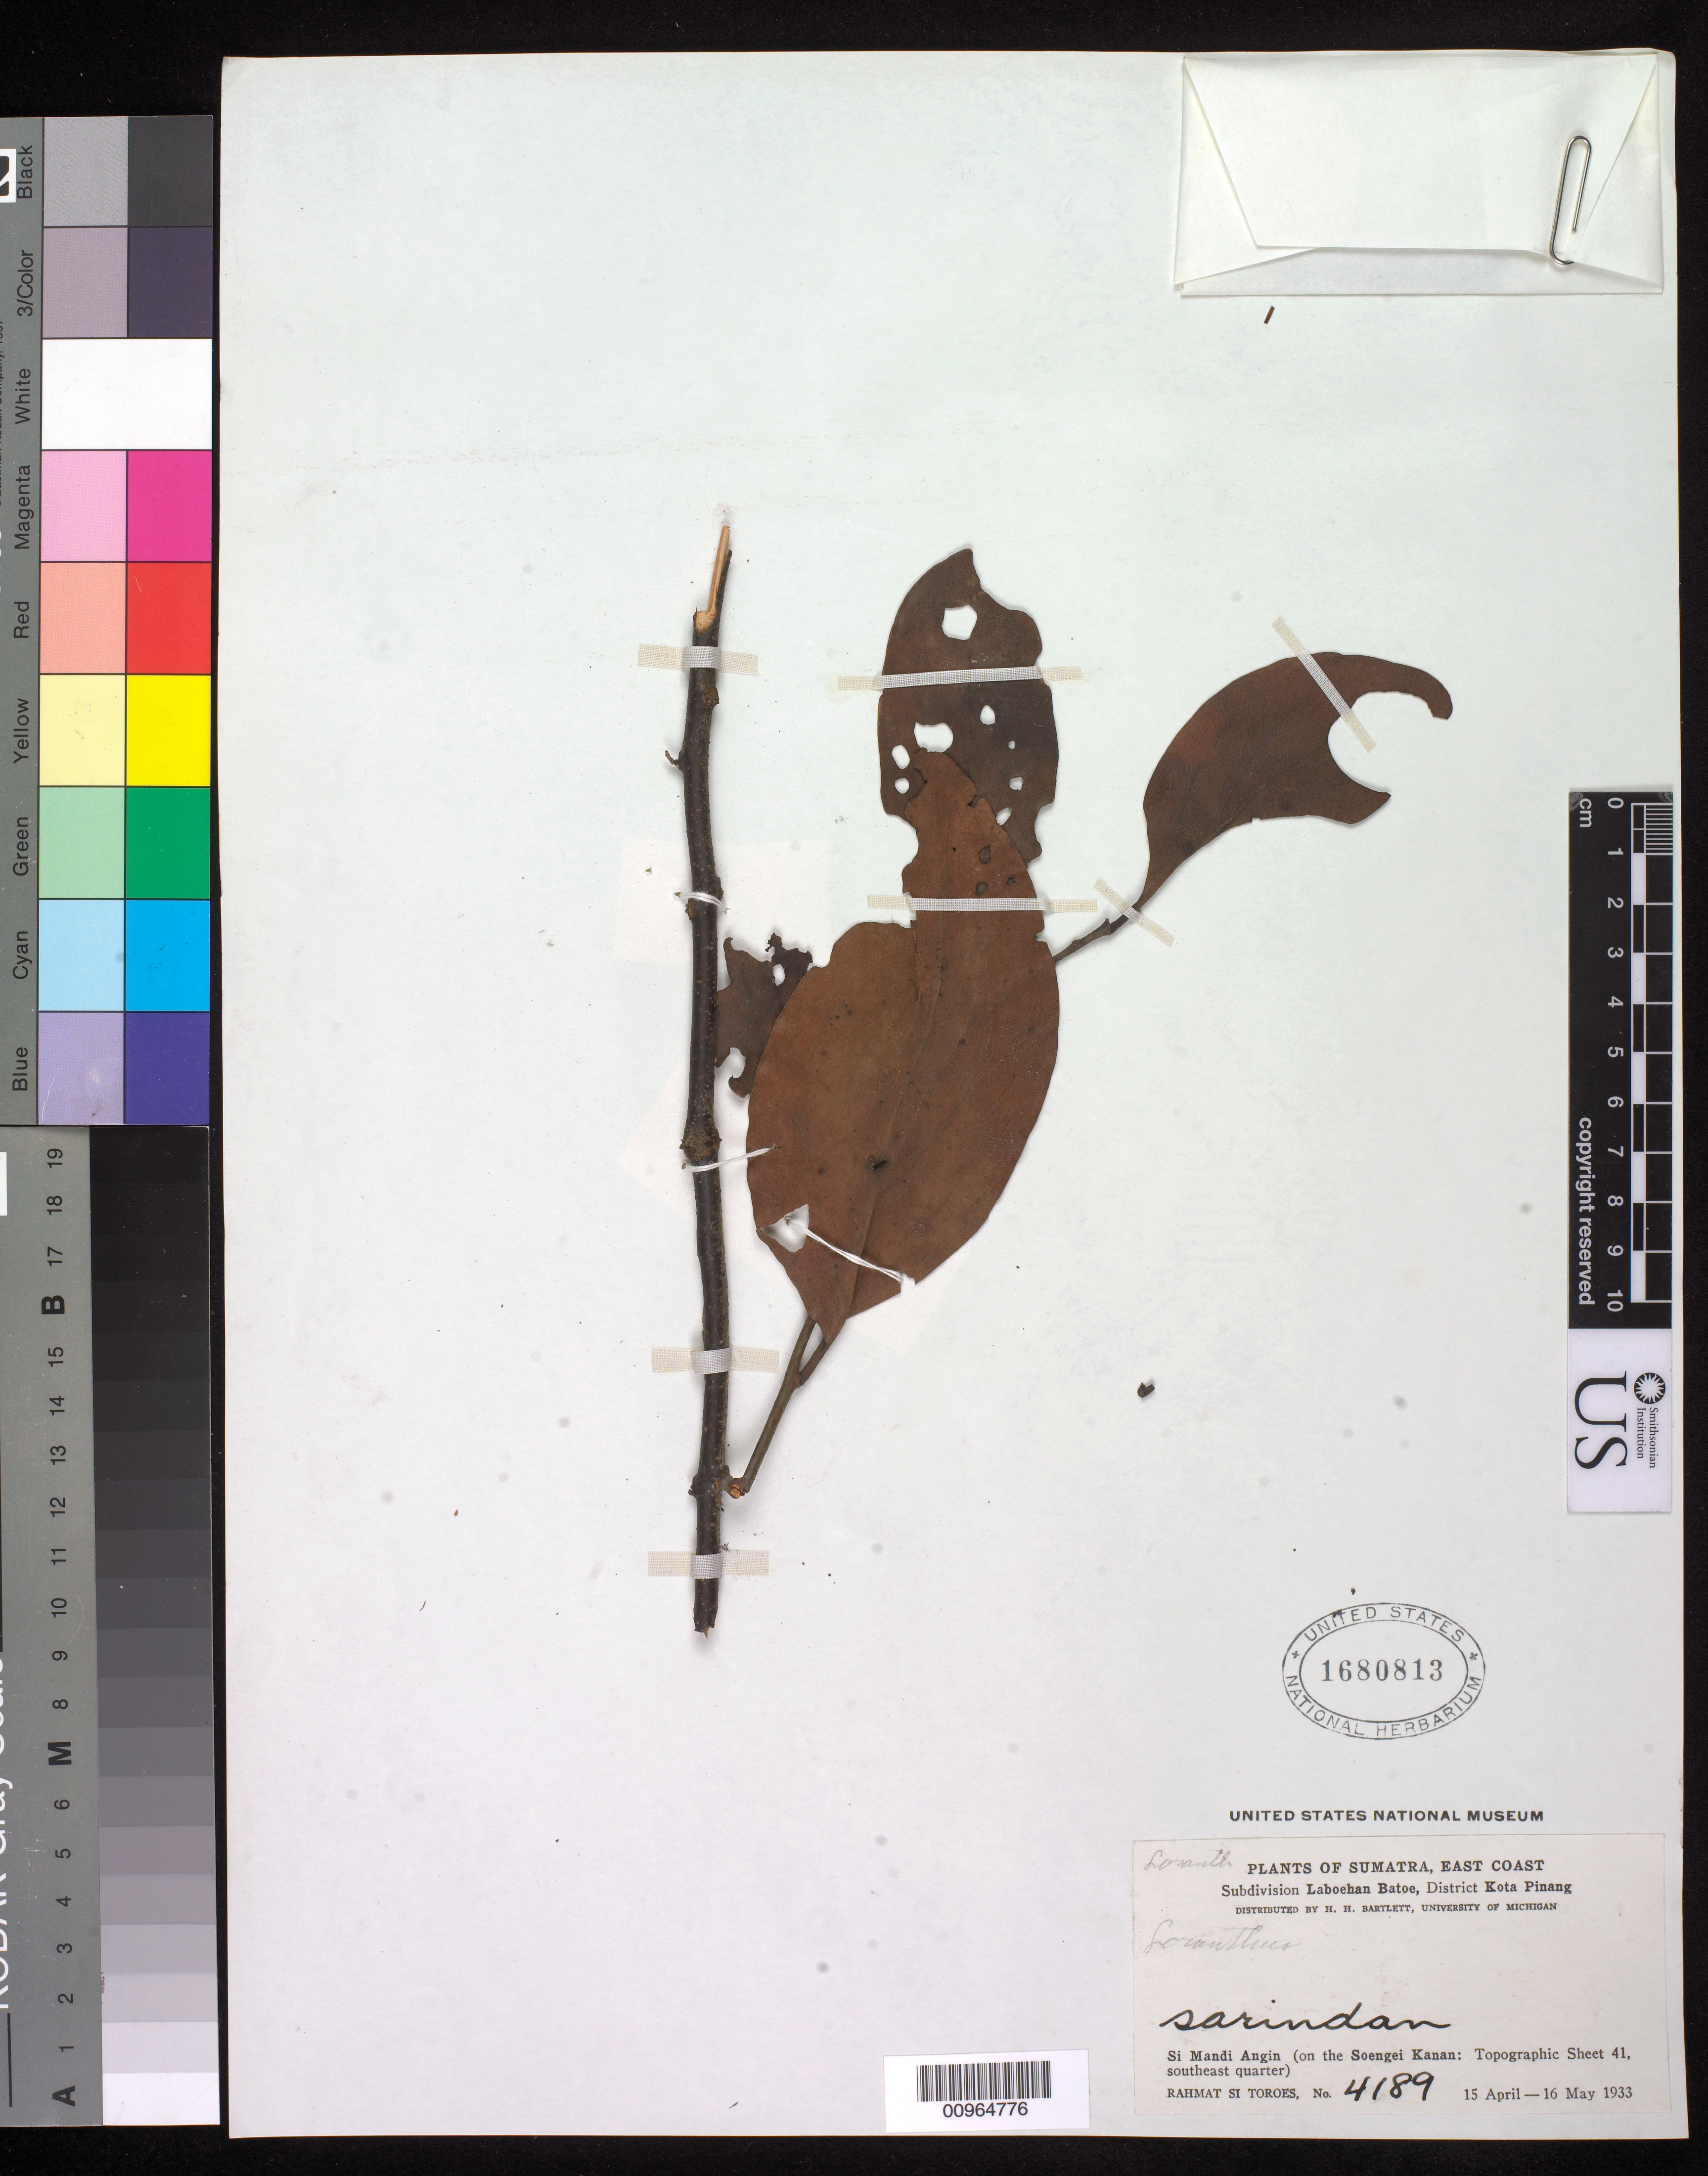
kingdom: Plantae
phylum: Tracheophyta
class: Magnoliopsida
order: Santalales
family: Loranthaceae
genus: Loranthus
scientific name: Loranthus sp.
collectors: Rahmat Si Boeea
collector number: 4189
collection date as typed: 15 Apr 1933 to 16 May 1933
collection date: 1933-04-15/1933-05-16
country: Indonesia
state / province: Sumatra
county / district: North Sumatra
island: Sumatra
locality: Subdivision Laboehan Batoe, District Kota Pinang; Si Mandi Angin (on the Soengei Kanan: Topographic Sheet 41, southeast quarter)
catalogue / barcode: US 1680813